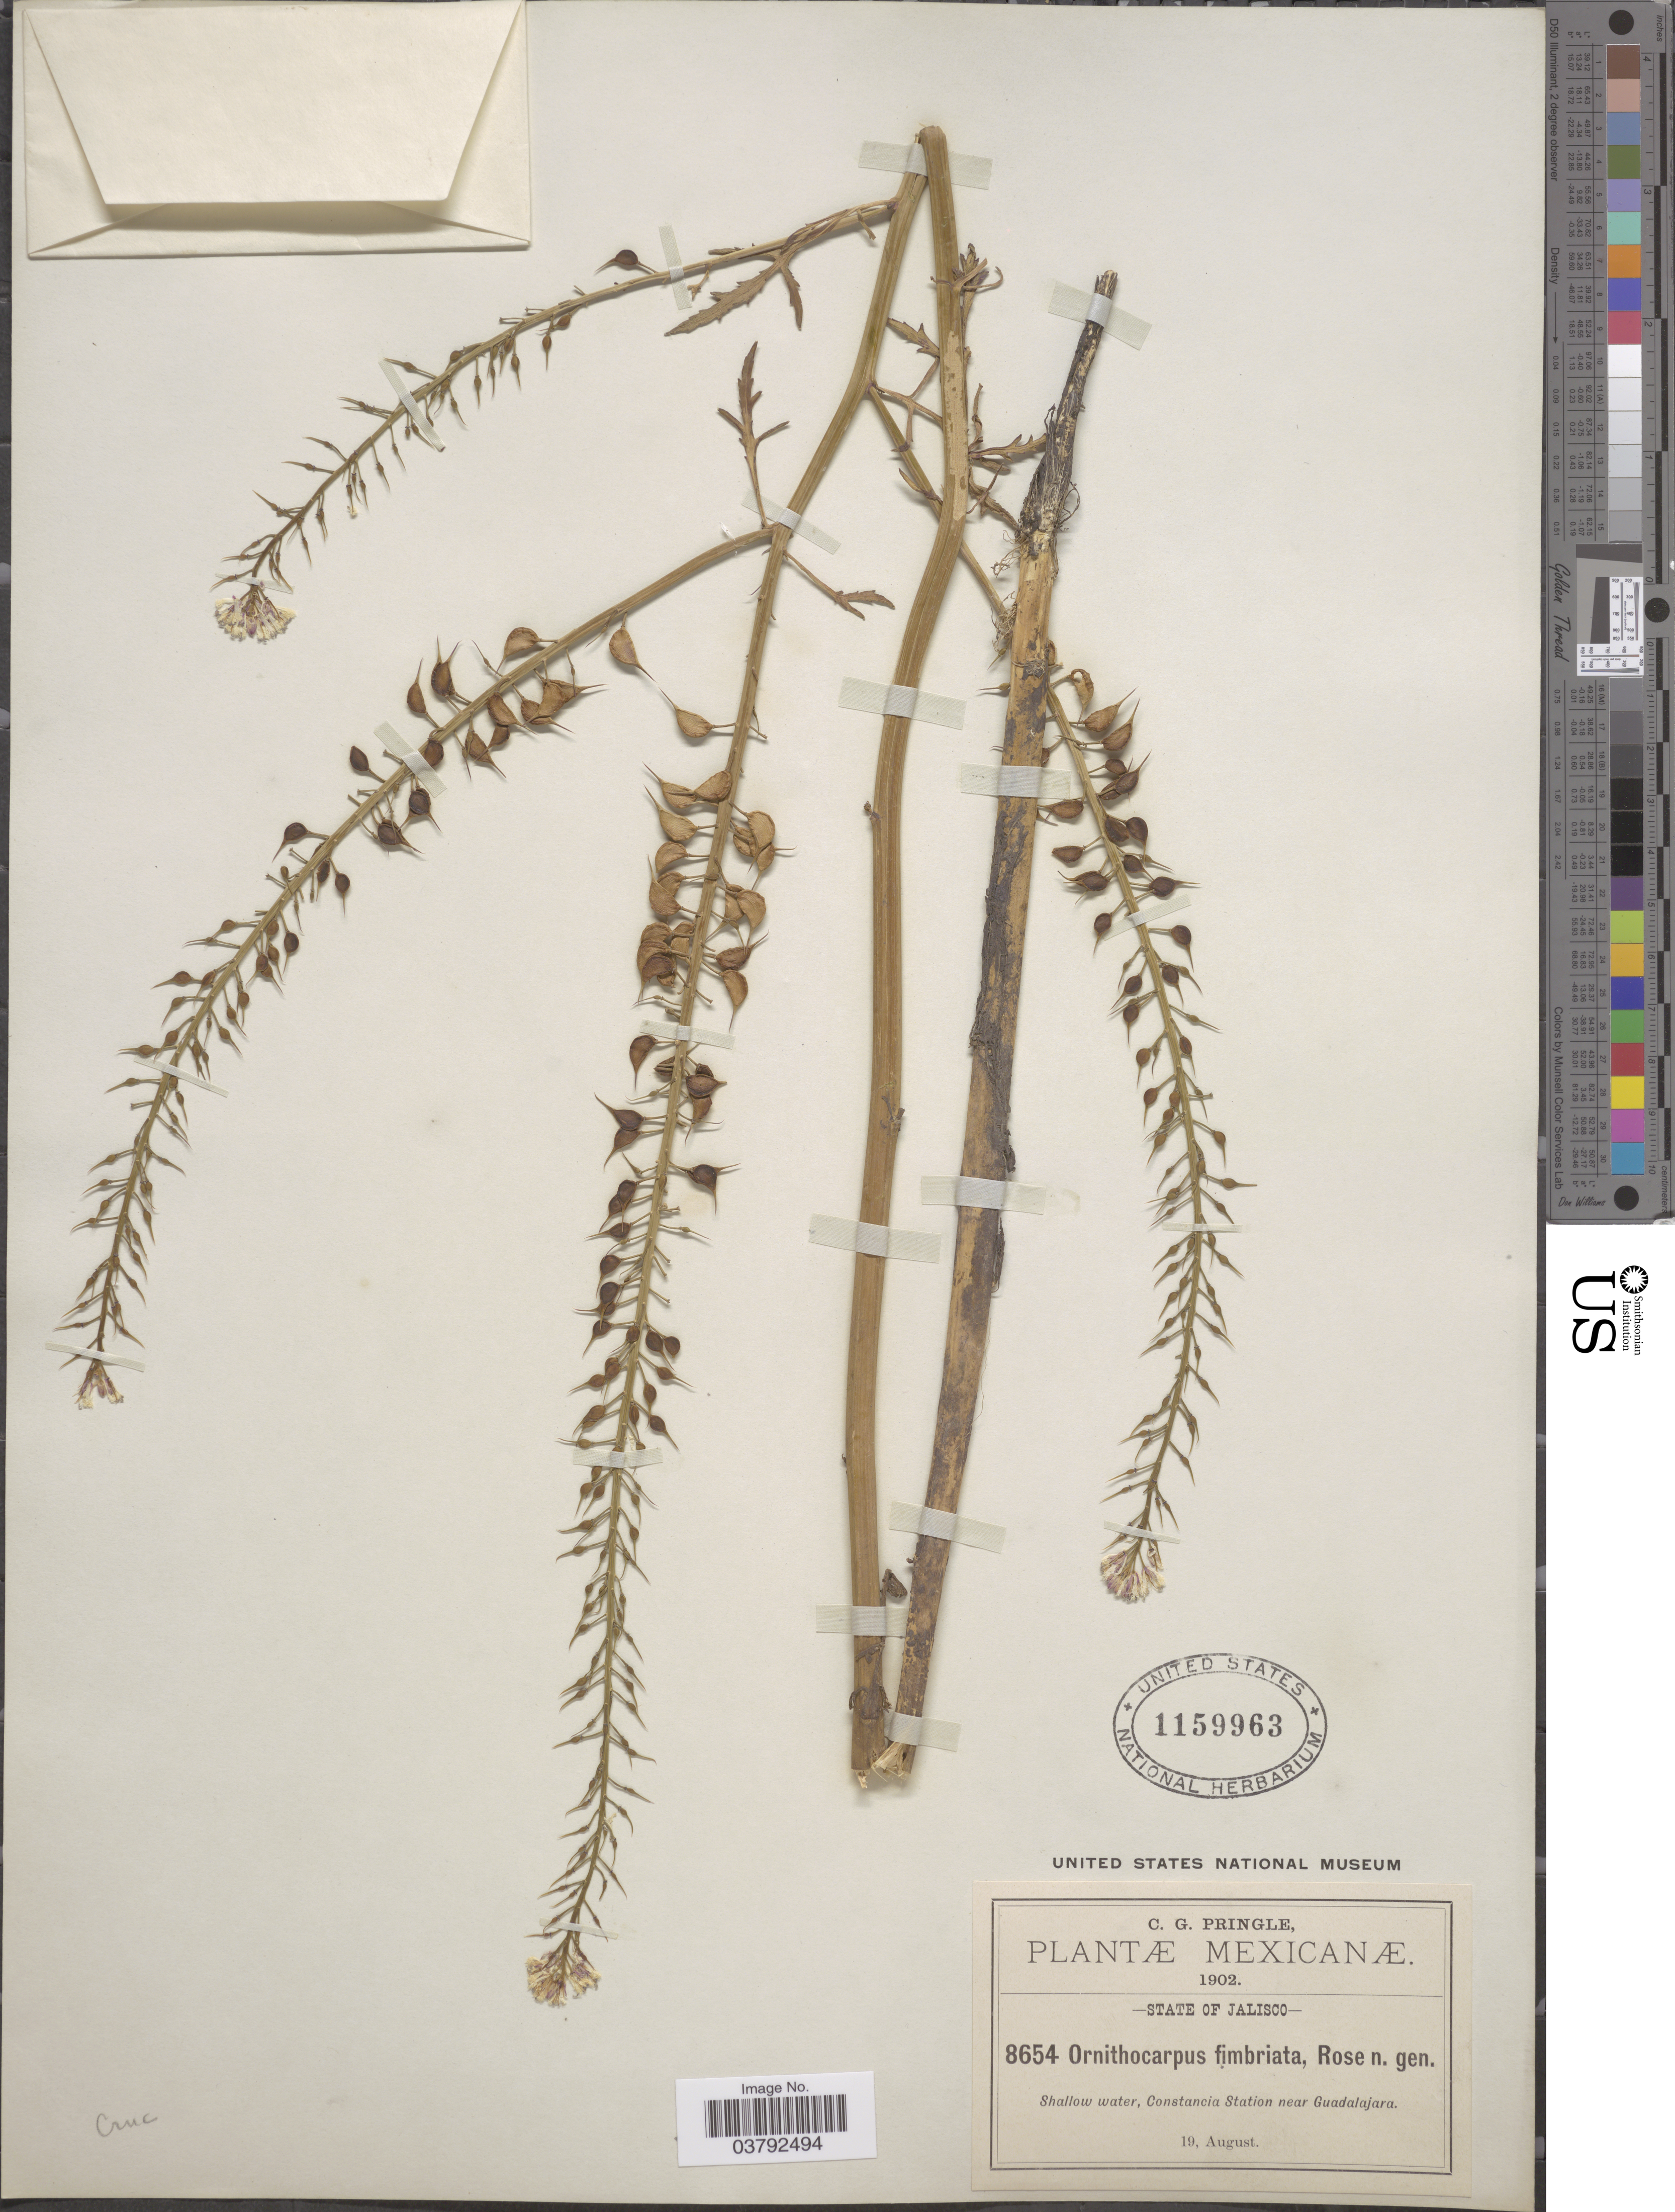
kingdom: Plantae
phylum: Tracheophyta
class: Magnoliopsida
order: Brassicales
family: Brassicaceae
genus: Ornithocarpa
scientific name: Ornithocarpa fimbriata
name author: Rose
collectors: C. G. Pringle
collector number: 8654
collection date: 1902-08-19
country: Mexico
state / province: Jalisco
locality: Shallow water, Constancia Station near Guadalajara.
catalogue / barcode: US 1159963